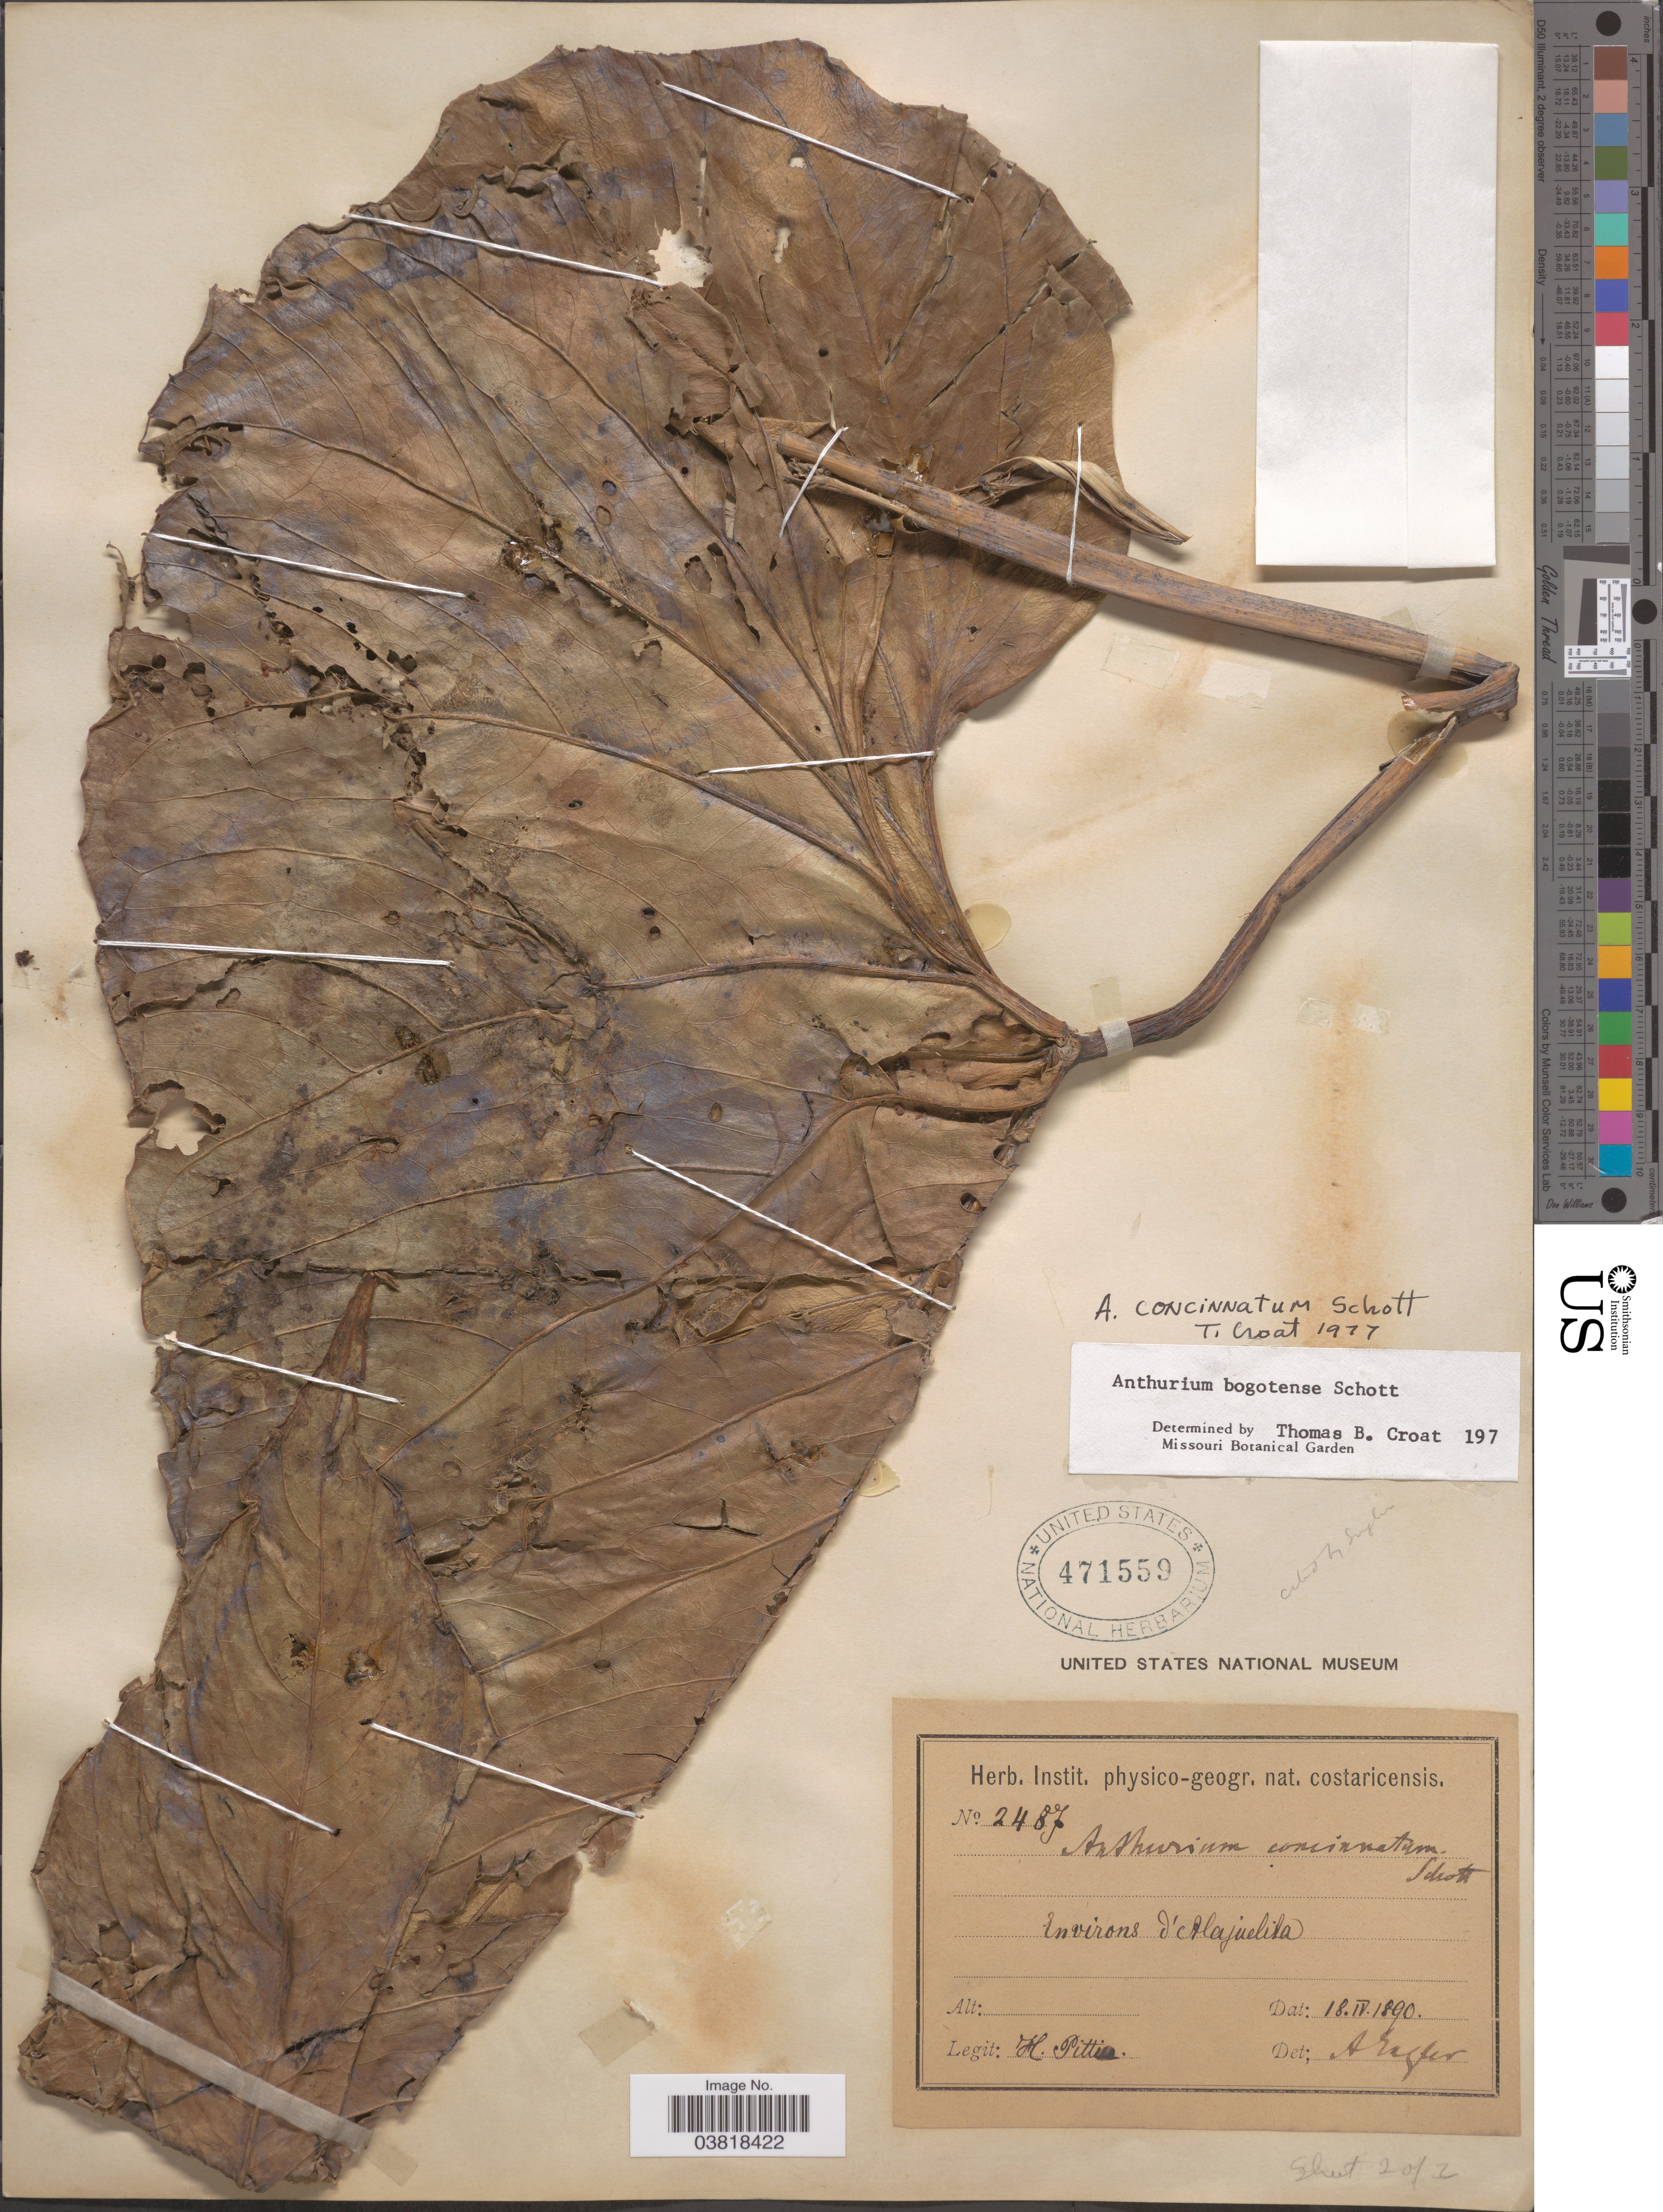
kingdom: Plantae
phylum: Tracheophyta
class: Liliopsida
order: Alismatales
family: Araceae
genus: Anthurium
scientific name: Anthurium concinnatum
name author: Schott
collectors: H. F. Pittier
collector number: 2487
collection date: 1890-04-18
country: Costa Rica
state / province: Alajuela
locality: Environs d'Alajuelila.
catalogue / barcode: US 471559